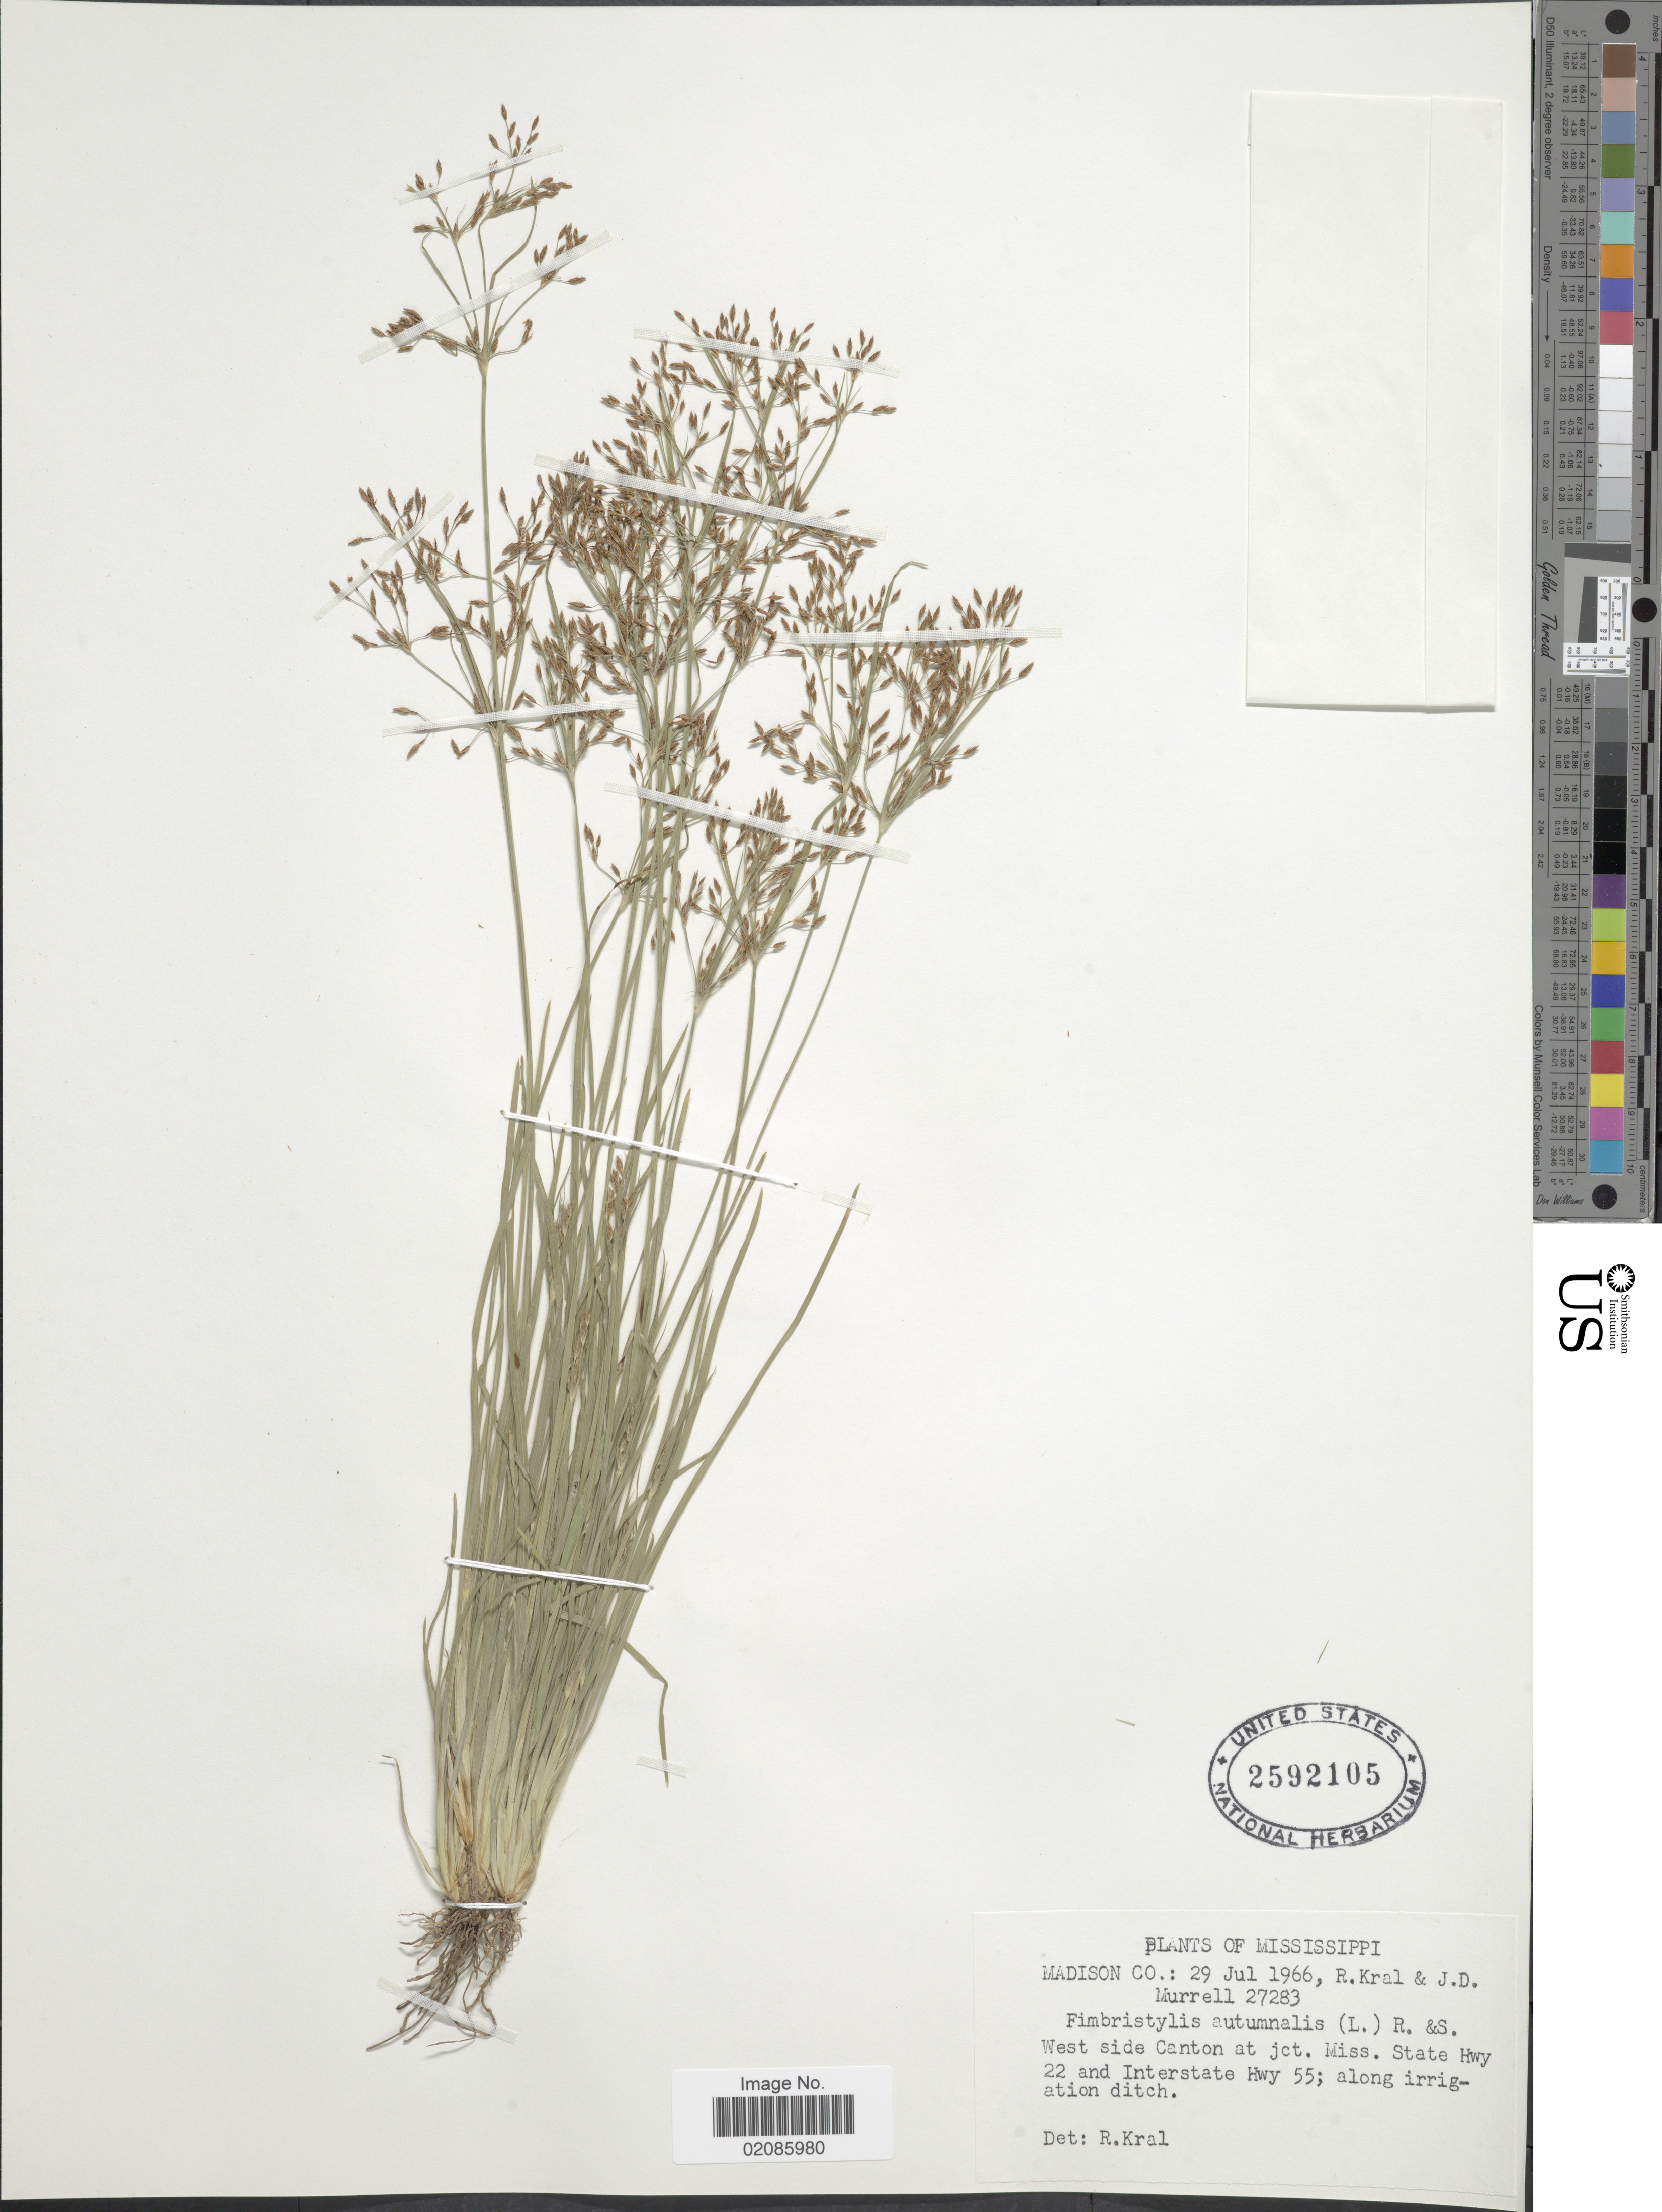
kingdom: Plantae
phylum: Tracheophyta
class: Liliopsida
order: Poales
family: Cyperaceae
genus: Fimbristylis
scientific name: Fimbristylis autumnalis (L.) Roem. & Schult.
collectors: R. Kral & J. Murrell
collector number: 27283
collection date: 1966-07-29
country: United States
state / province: Mississippi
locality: Madison Co. West side Canton at jct. Miss. State Hwy 22 and Interstate Hwy 55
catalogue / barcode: US 2592105